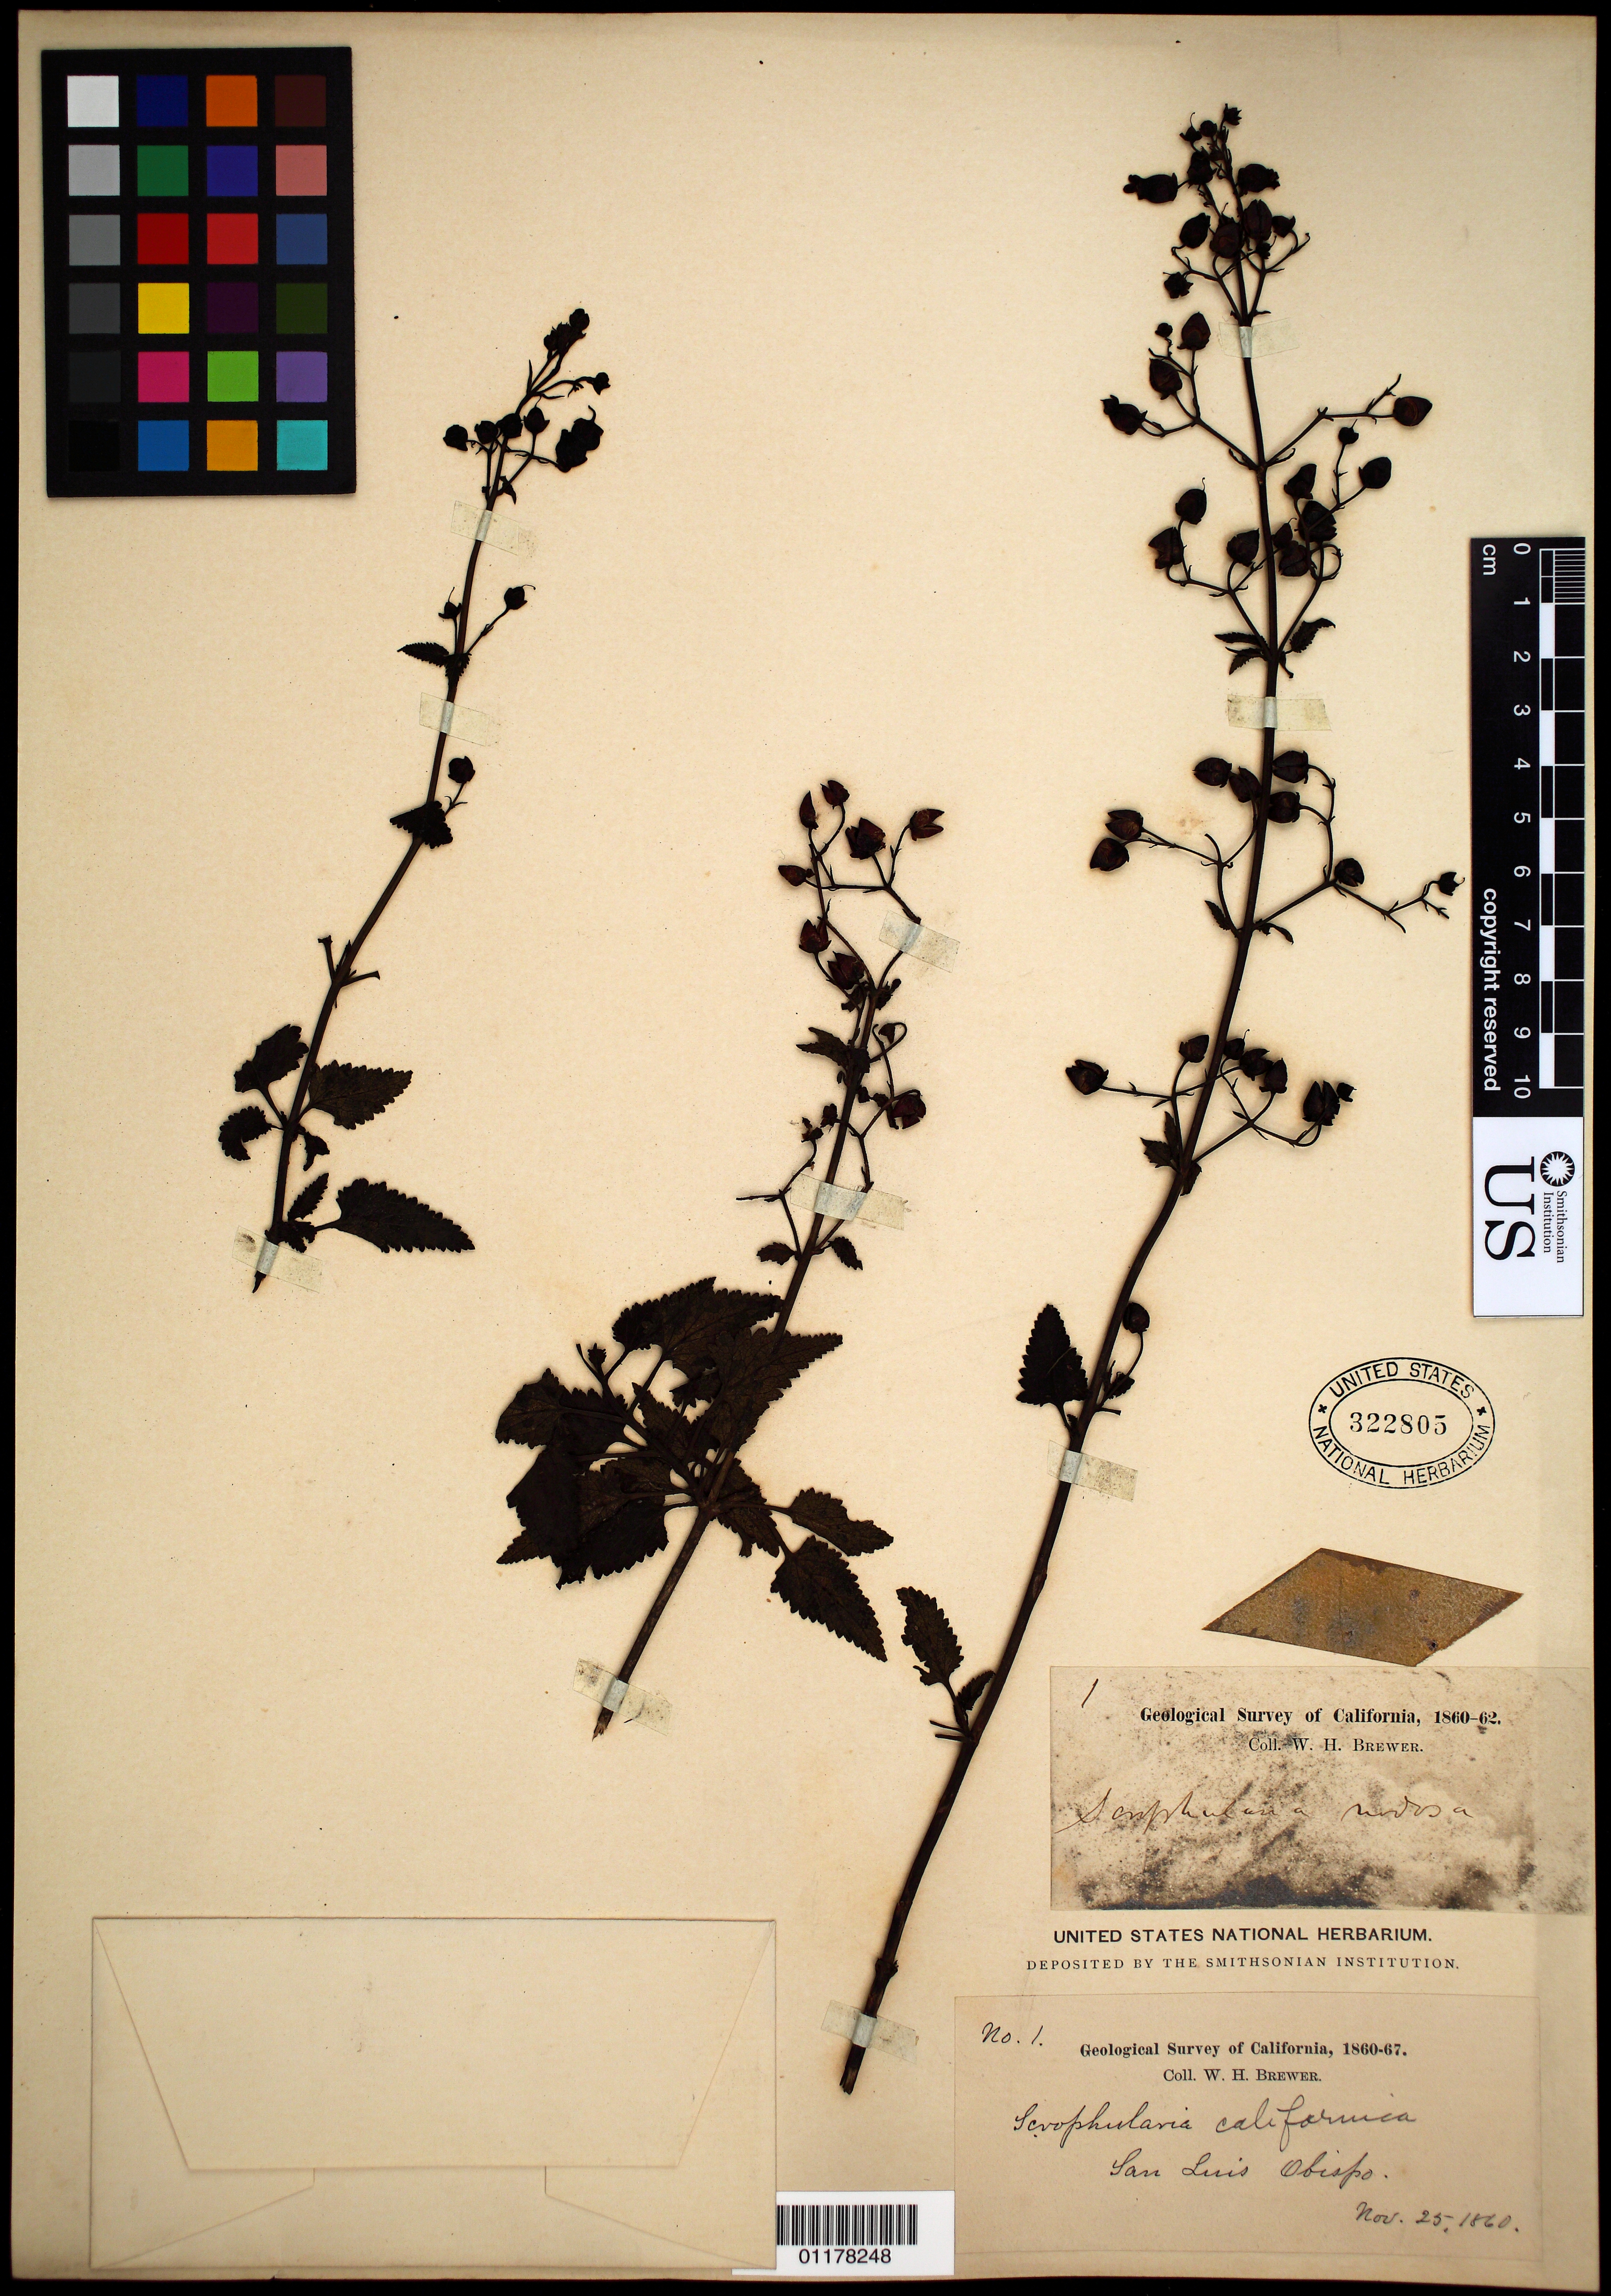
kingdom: Plantae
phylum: Tracheophyta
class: Magnoliopsida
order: Lamiales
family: Scrophulariaceae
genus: Scrophularia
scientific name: Scrophularia californica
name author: Cham. & Schltdl.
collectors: W. H. Brewer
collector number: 1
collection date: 1860-11-25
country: United States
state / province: California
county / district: San Luis Obispo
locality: San Luis Obispo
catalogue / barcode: US 322805